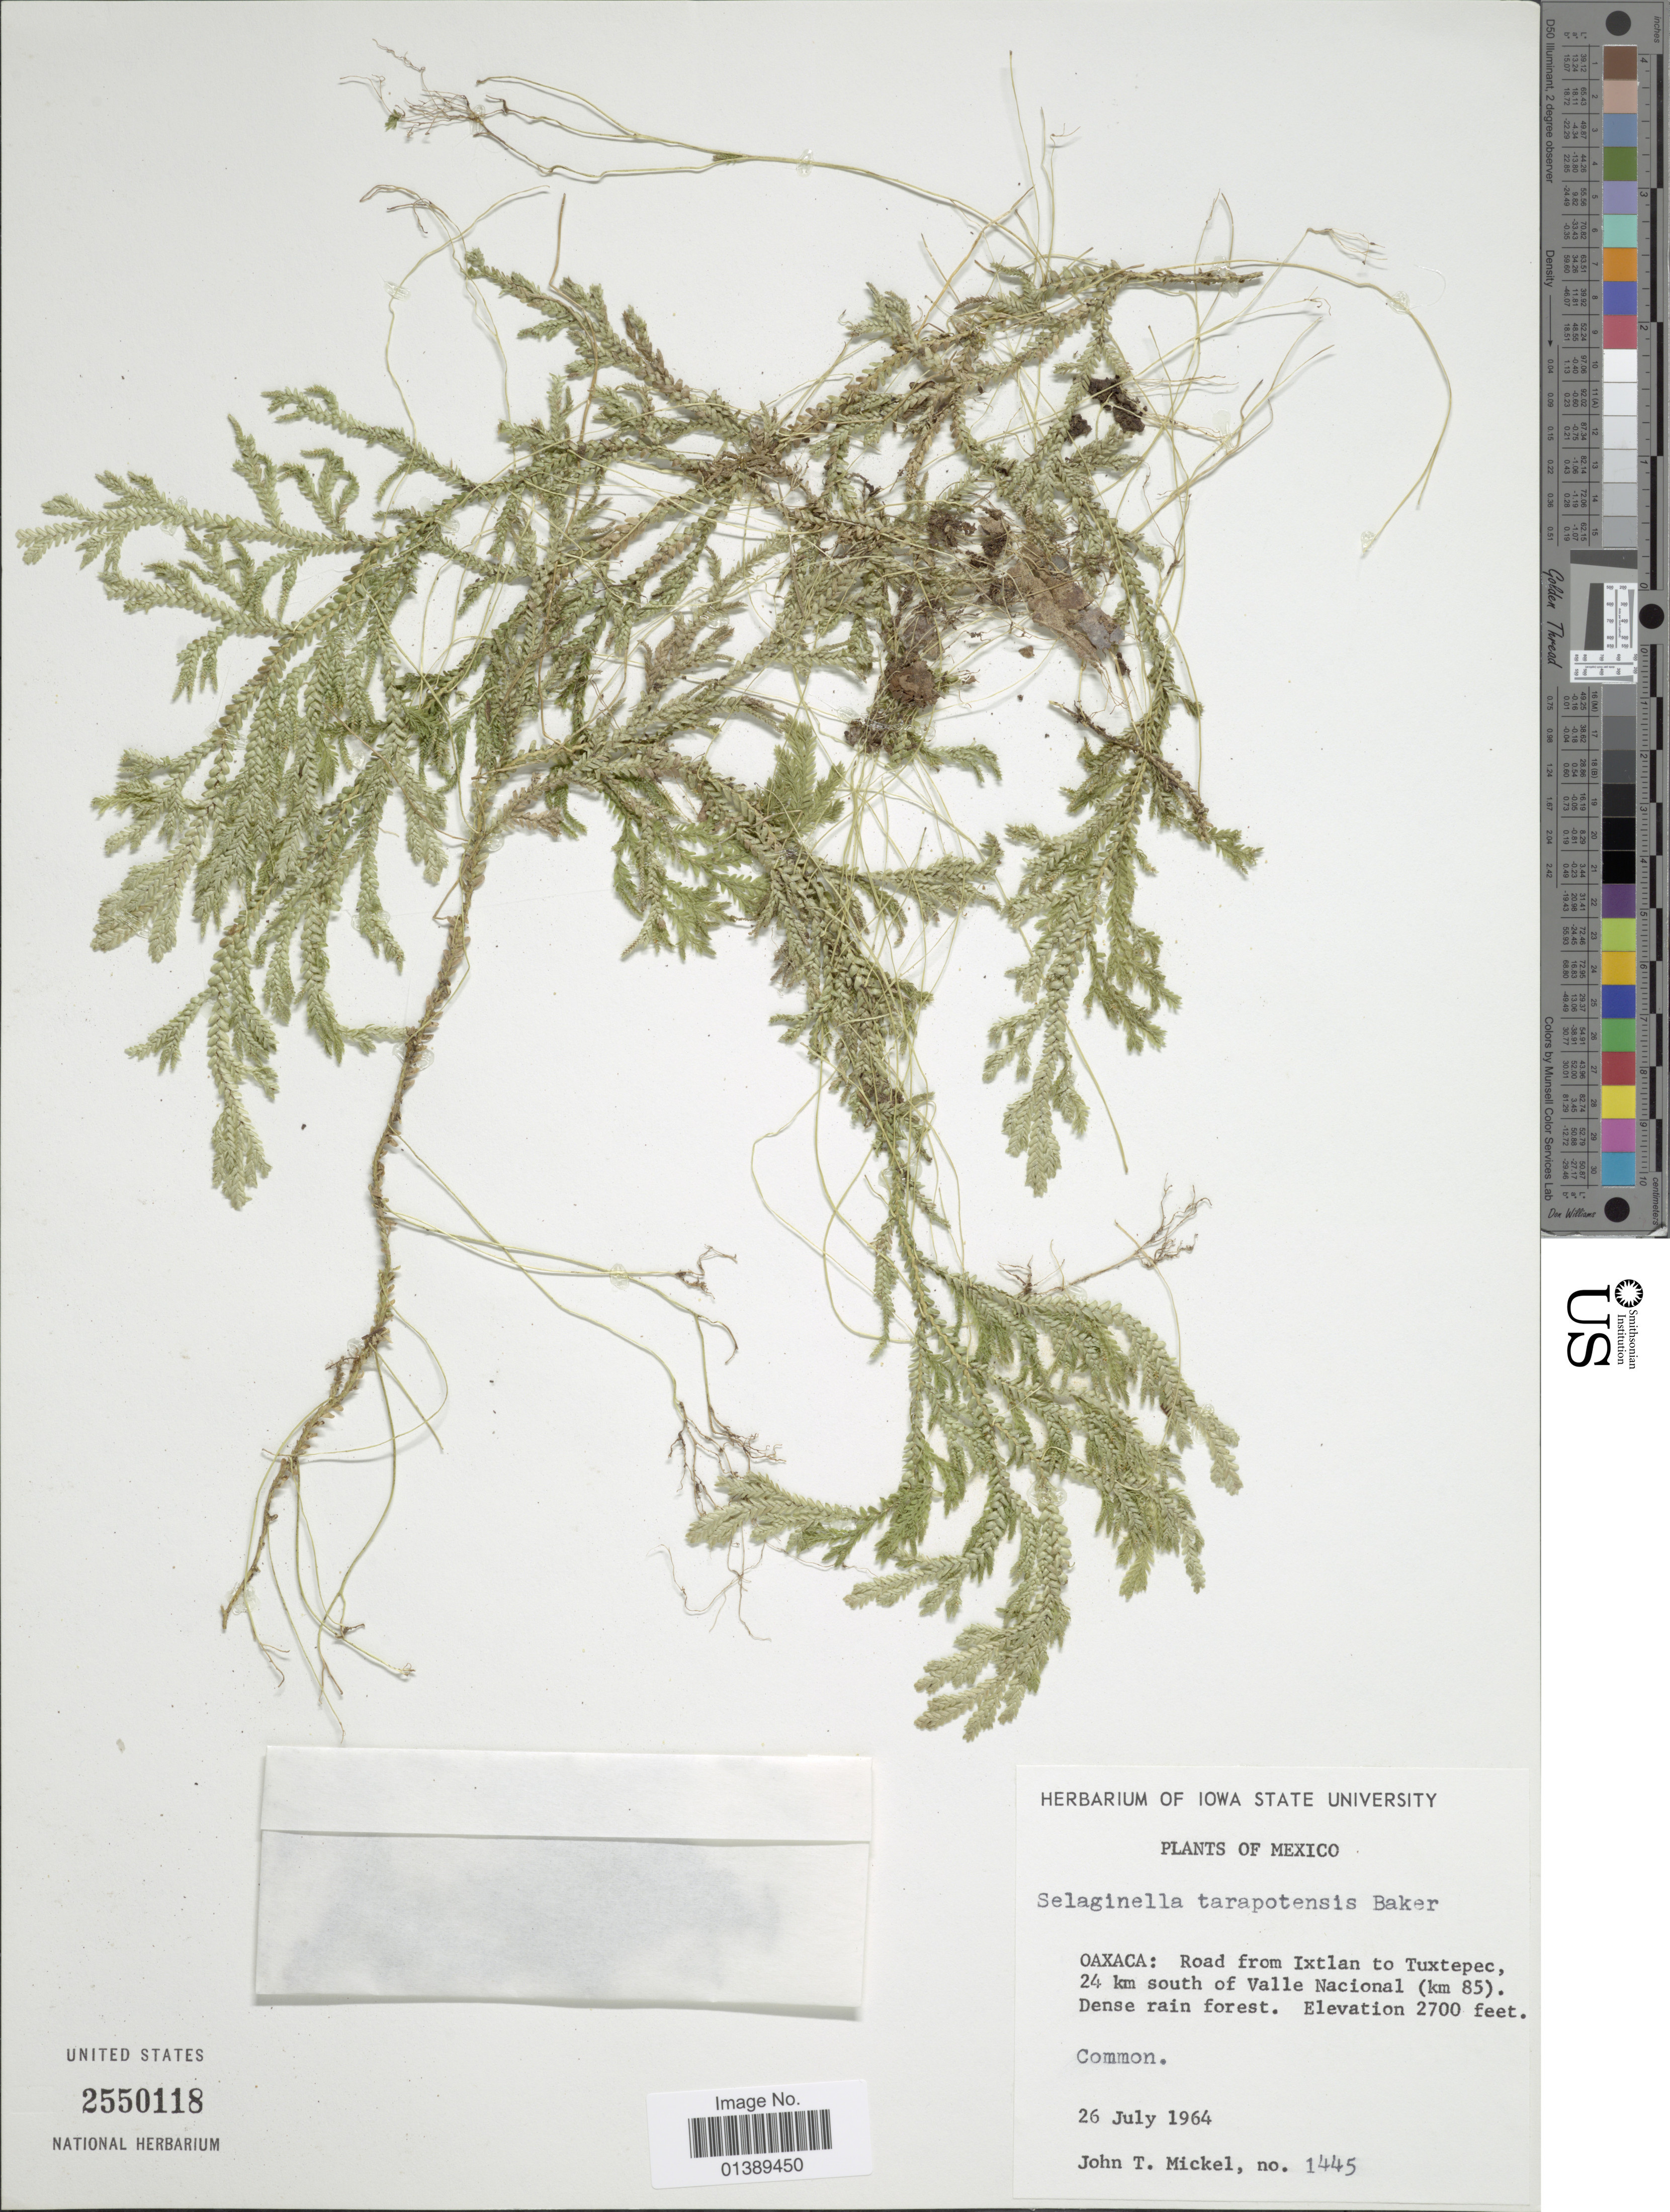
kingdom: Plantae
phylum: Tracheophyta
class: Lycopodiopsida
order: Selaginellales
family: Selaginellaceae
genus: Selaginella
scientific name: Selaginella tarapotensis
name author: Baker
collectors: J. T. Mickel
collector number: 1445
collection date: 1964-07-26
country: Mexico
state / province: Oaxaca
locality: Road from Ixtlan to Tuxtepec, 24 km south of Valle Nacional (km 85)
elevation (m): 823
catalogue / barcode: US 2550118